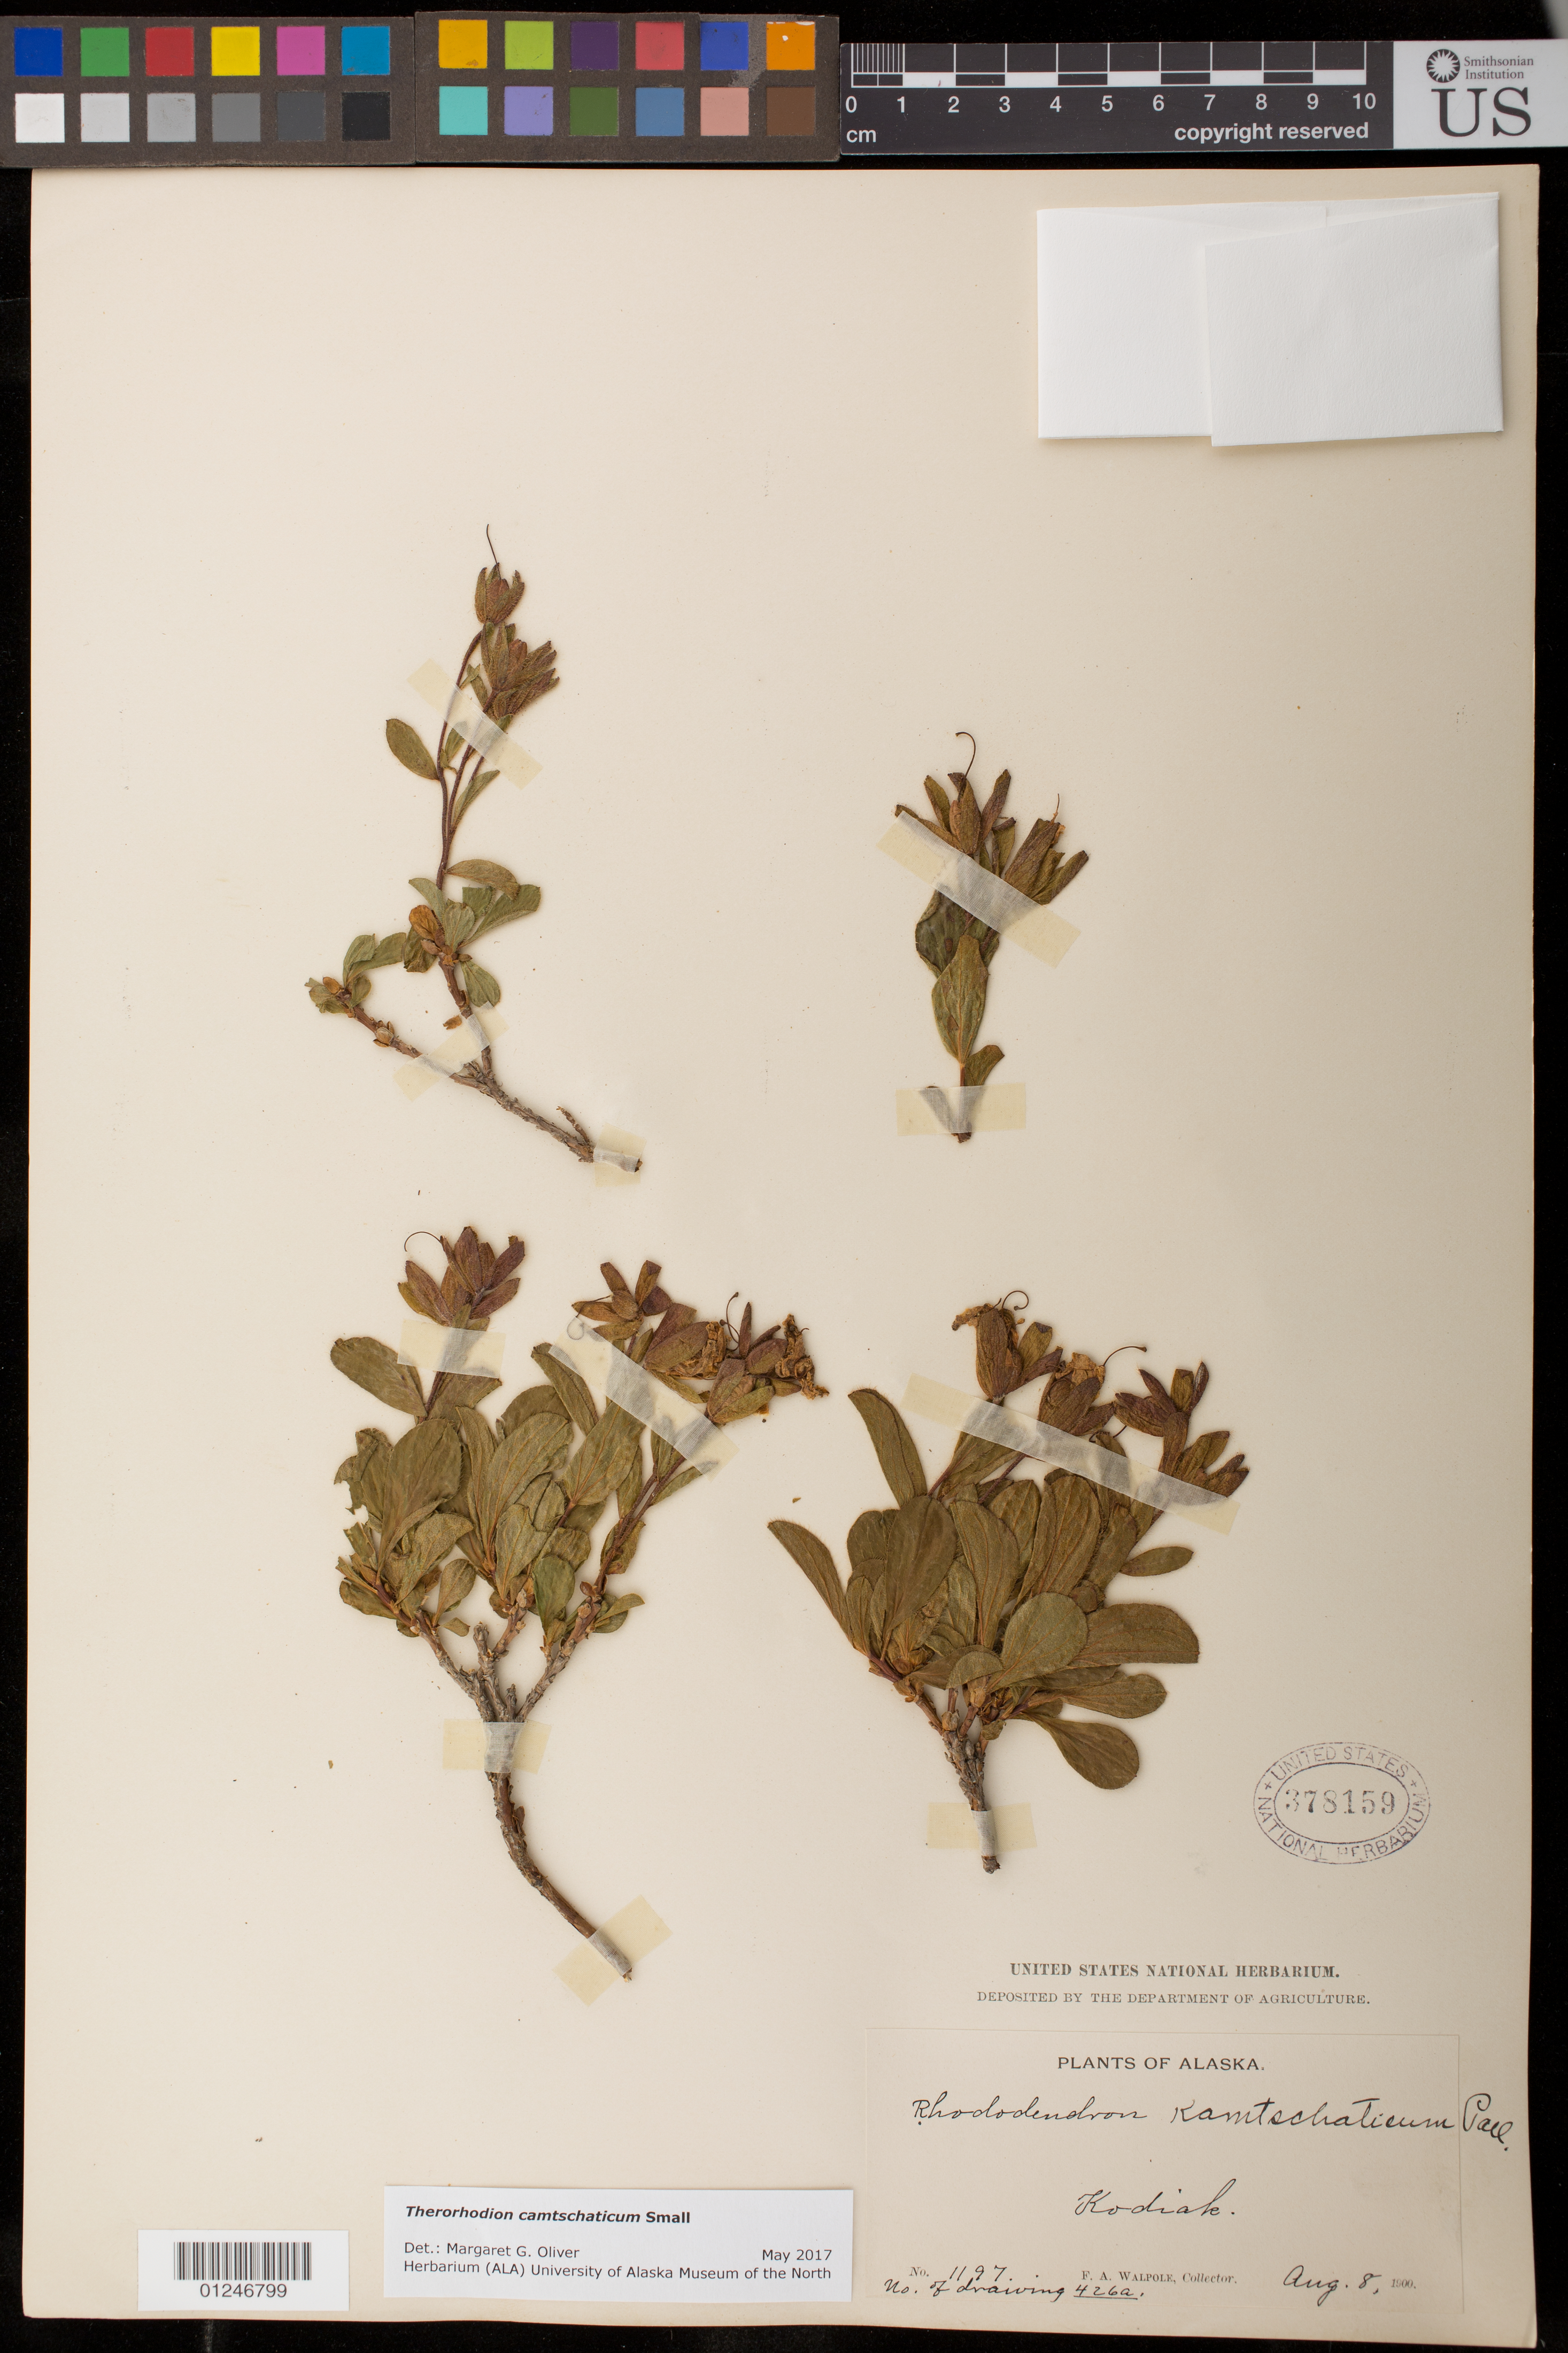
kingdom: Plantae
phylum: Tracheophyta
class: Magnoliopsida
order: Ericales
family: Ericaceae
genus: Therorhodion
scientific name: Therorhodion camtschaticum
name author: (Pall.) Small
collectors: F. Walpole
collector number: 1197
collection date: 1900-08-08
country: United States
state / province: Alaska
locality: Kodiak.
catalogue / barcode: US 378159